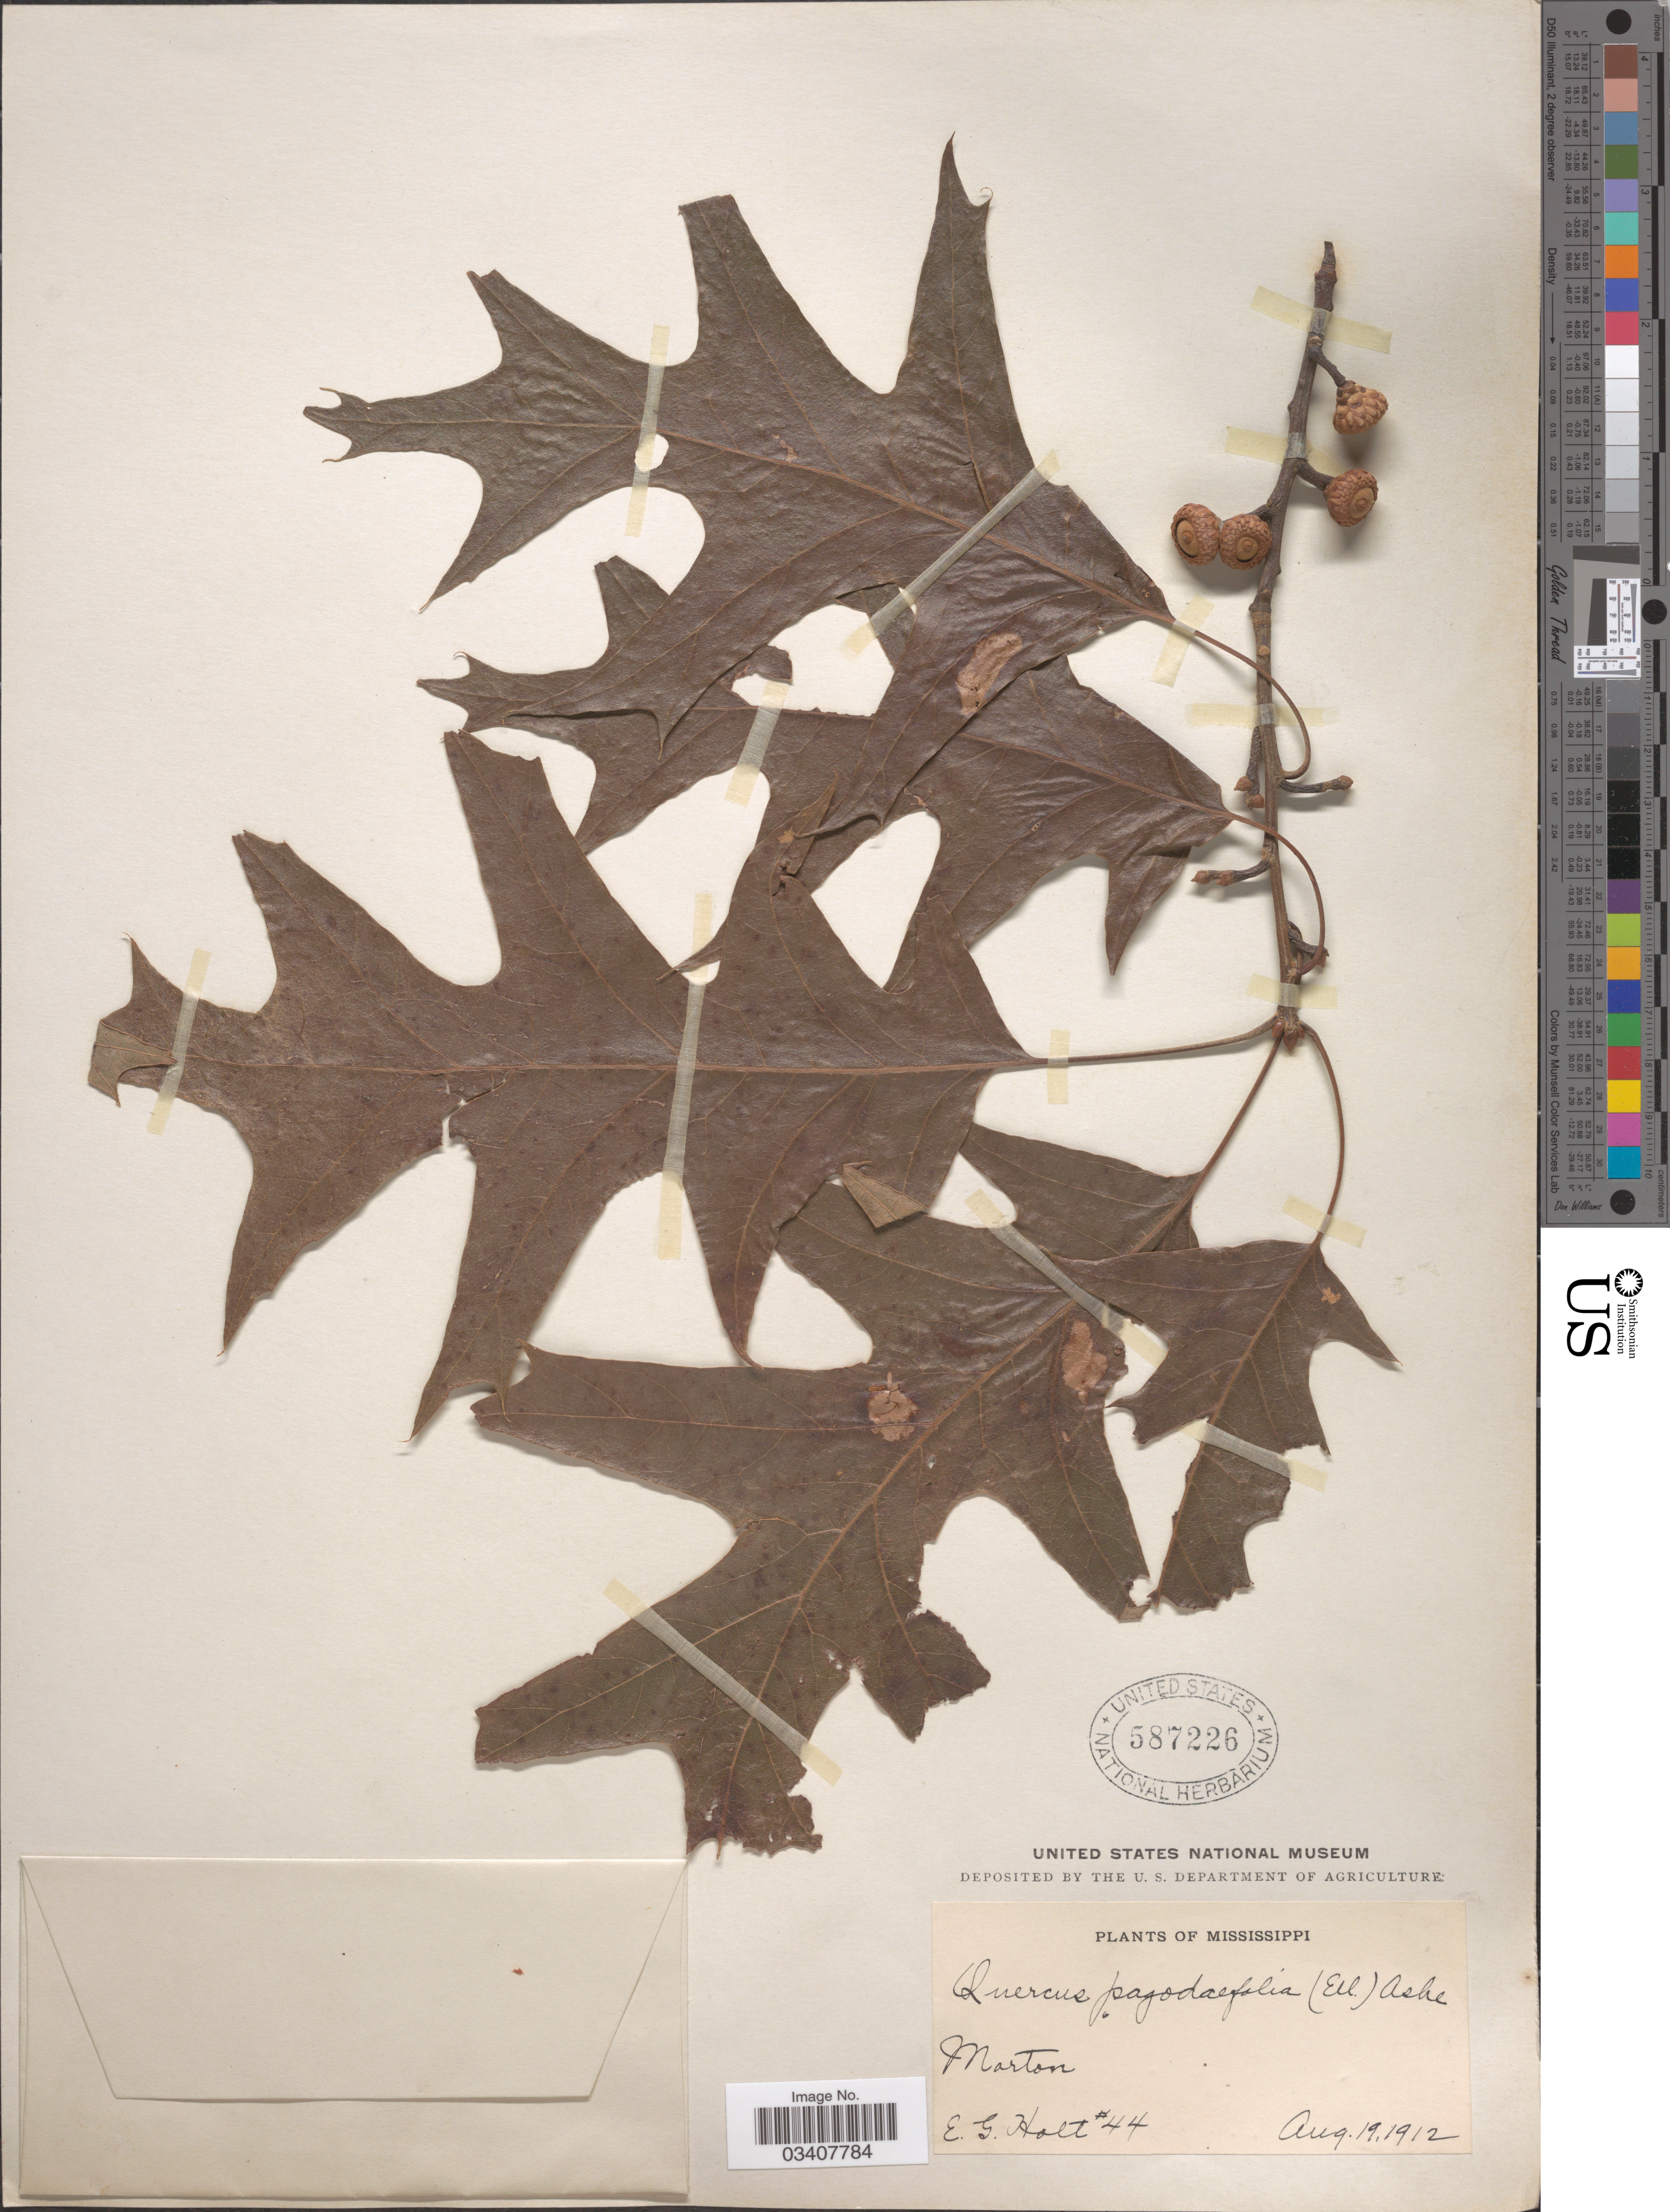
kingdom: Plantae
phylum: Tracheophyta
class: Magnoliopsida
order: Fagales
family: Fagaceae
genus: Quercus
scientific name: Quercus pagodifolia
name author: (Elliott) Ashe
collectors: E. G. Holt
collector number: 44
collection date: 1912-08-19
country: United States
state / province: Mississippi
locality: Morton.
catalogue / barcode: US 587226